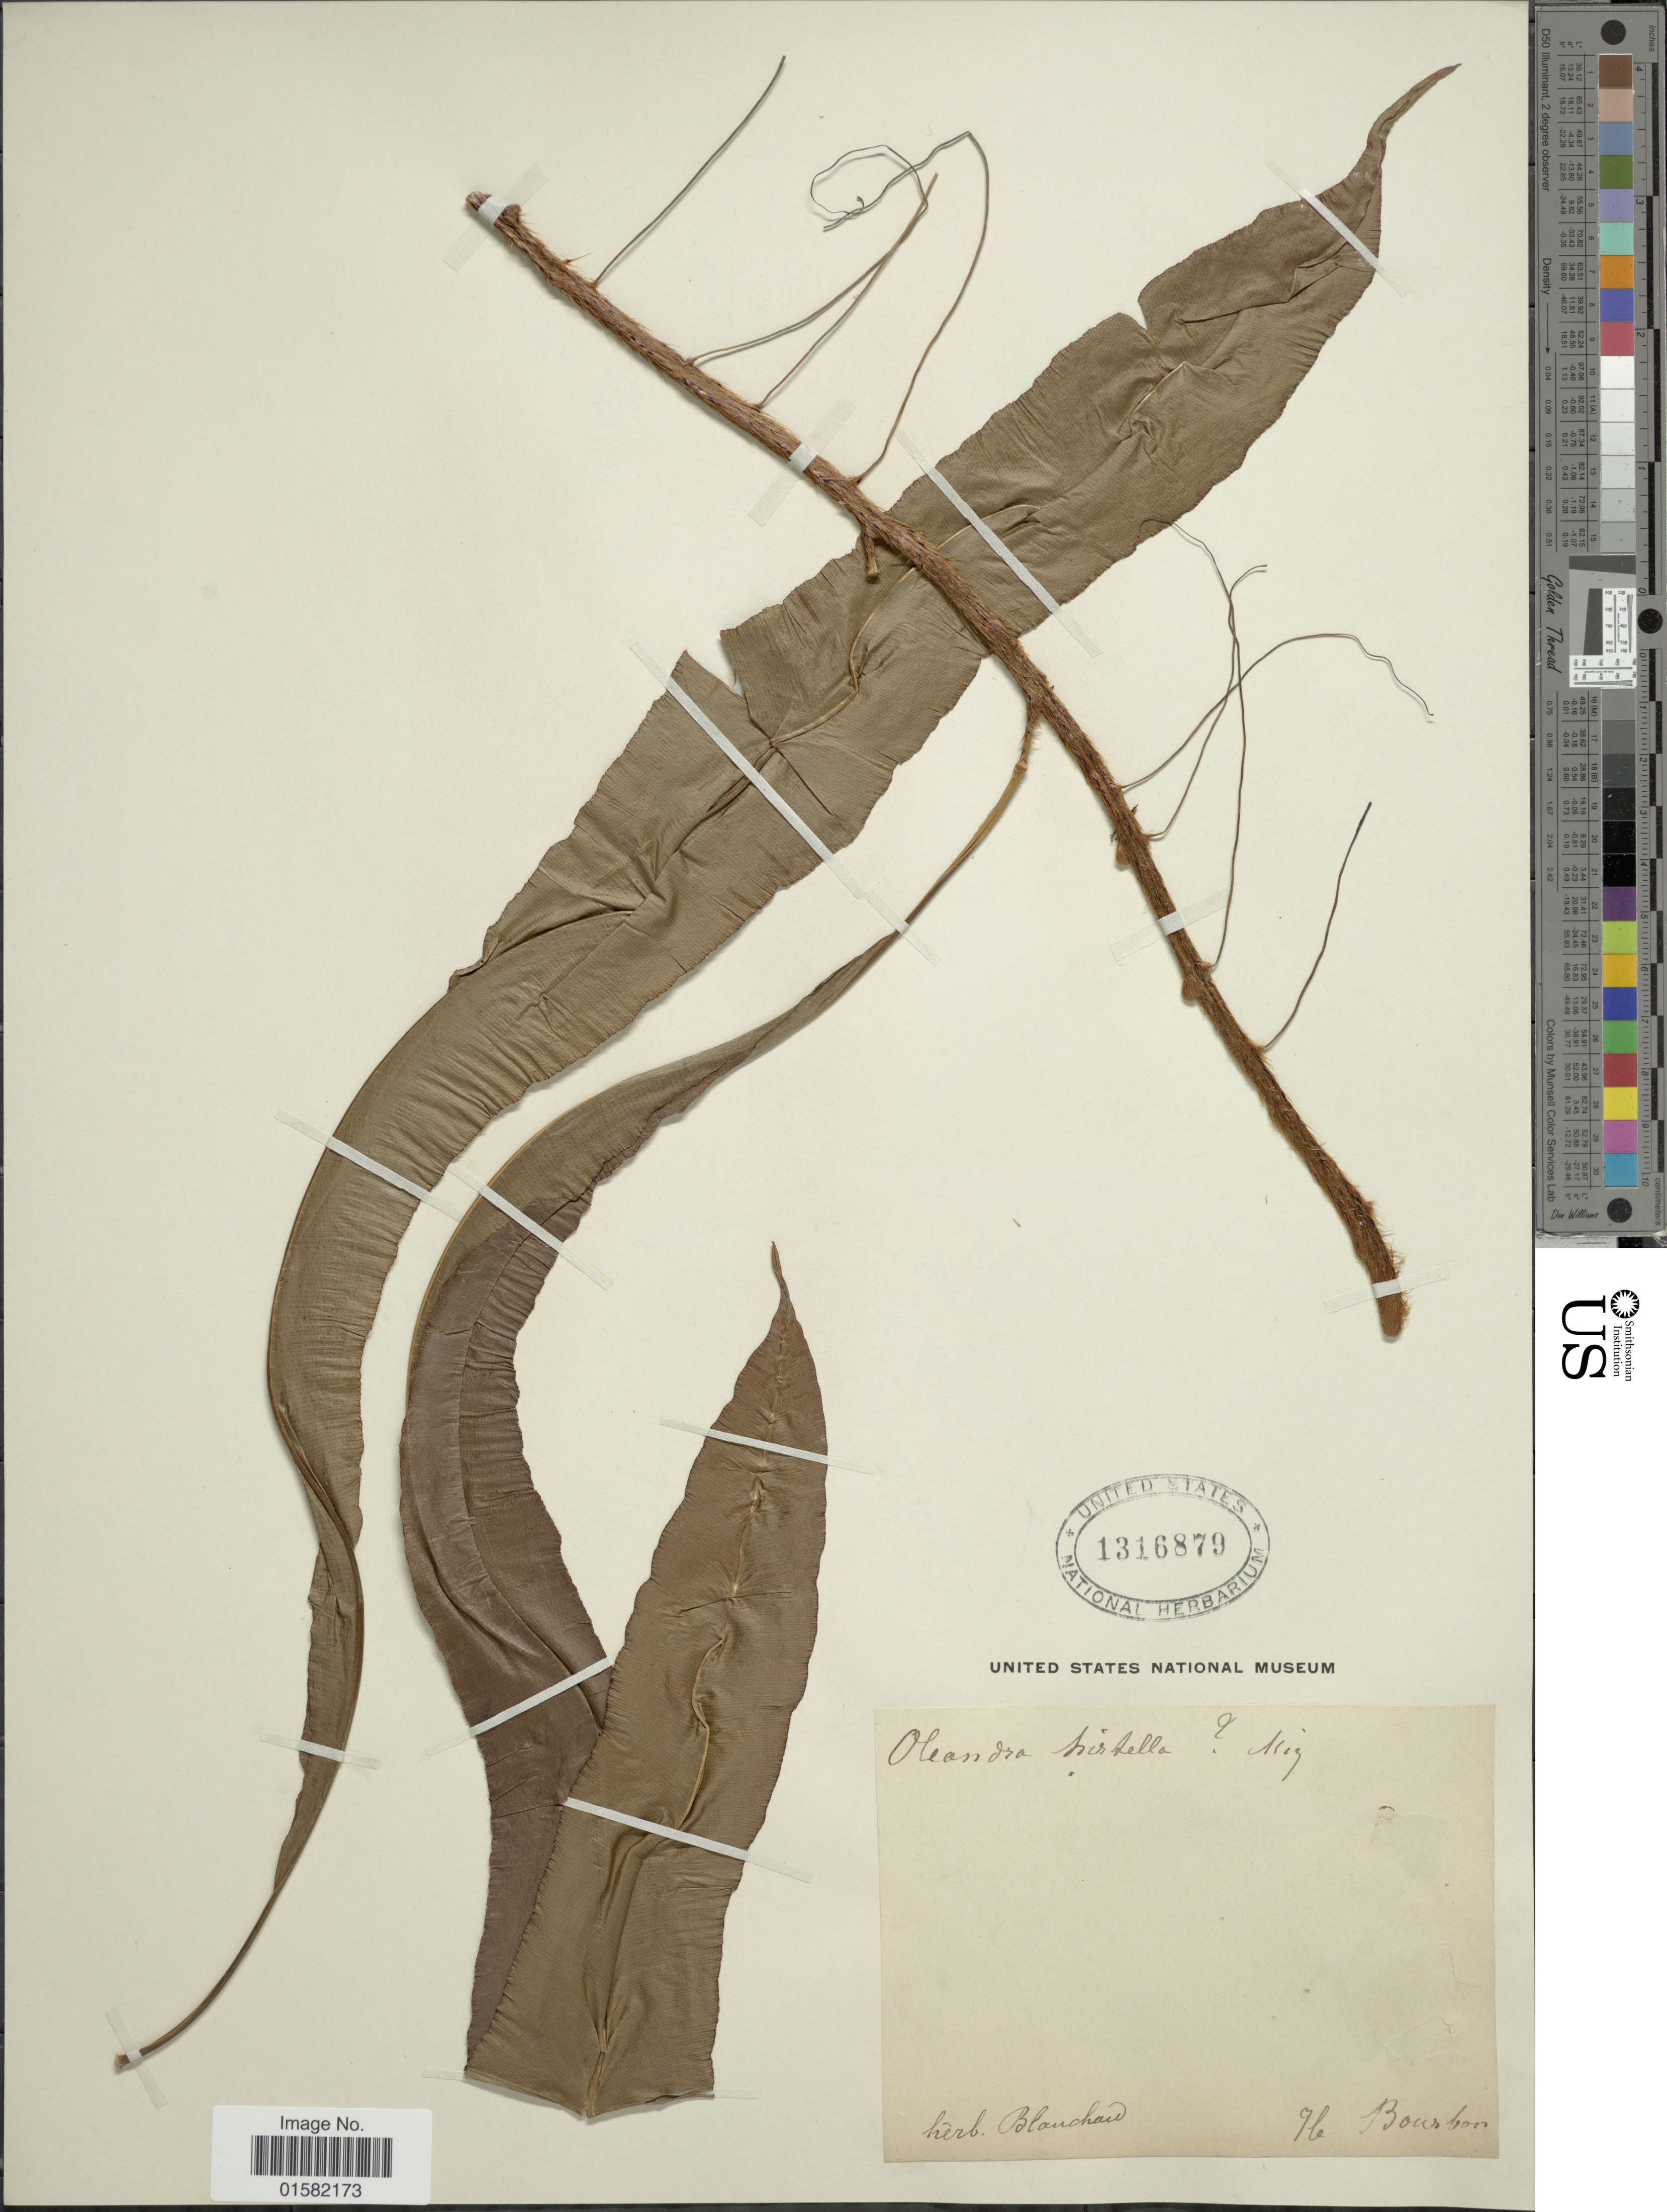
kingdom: Plantae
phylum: Tracheophyta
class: Polypodiopsida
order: Polypodiales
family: Oleandraceae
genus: Oleandra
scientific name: Oleandra hirtella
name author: Miq. ex Kunze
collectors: ex herb. F. Blanchard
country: Reunion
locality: Bourbon.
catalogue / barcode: US 1316879